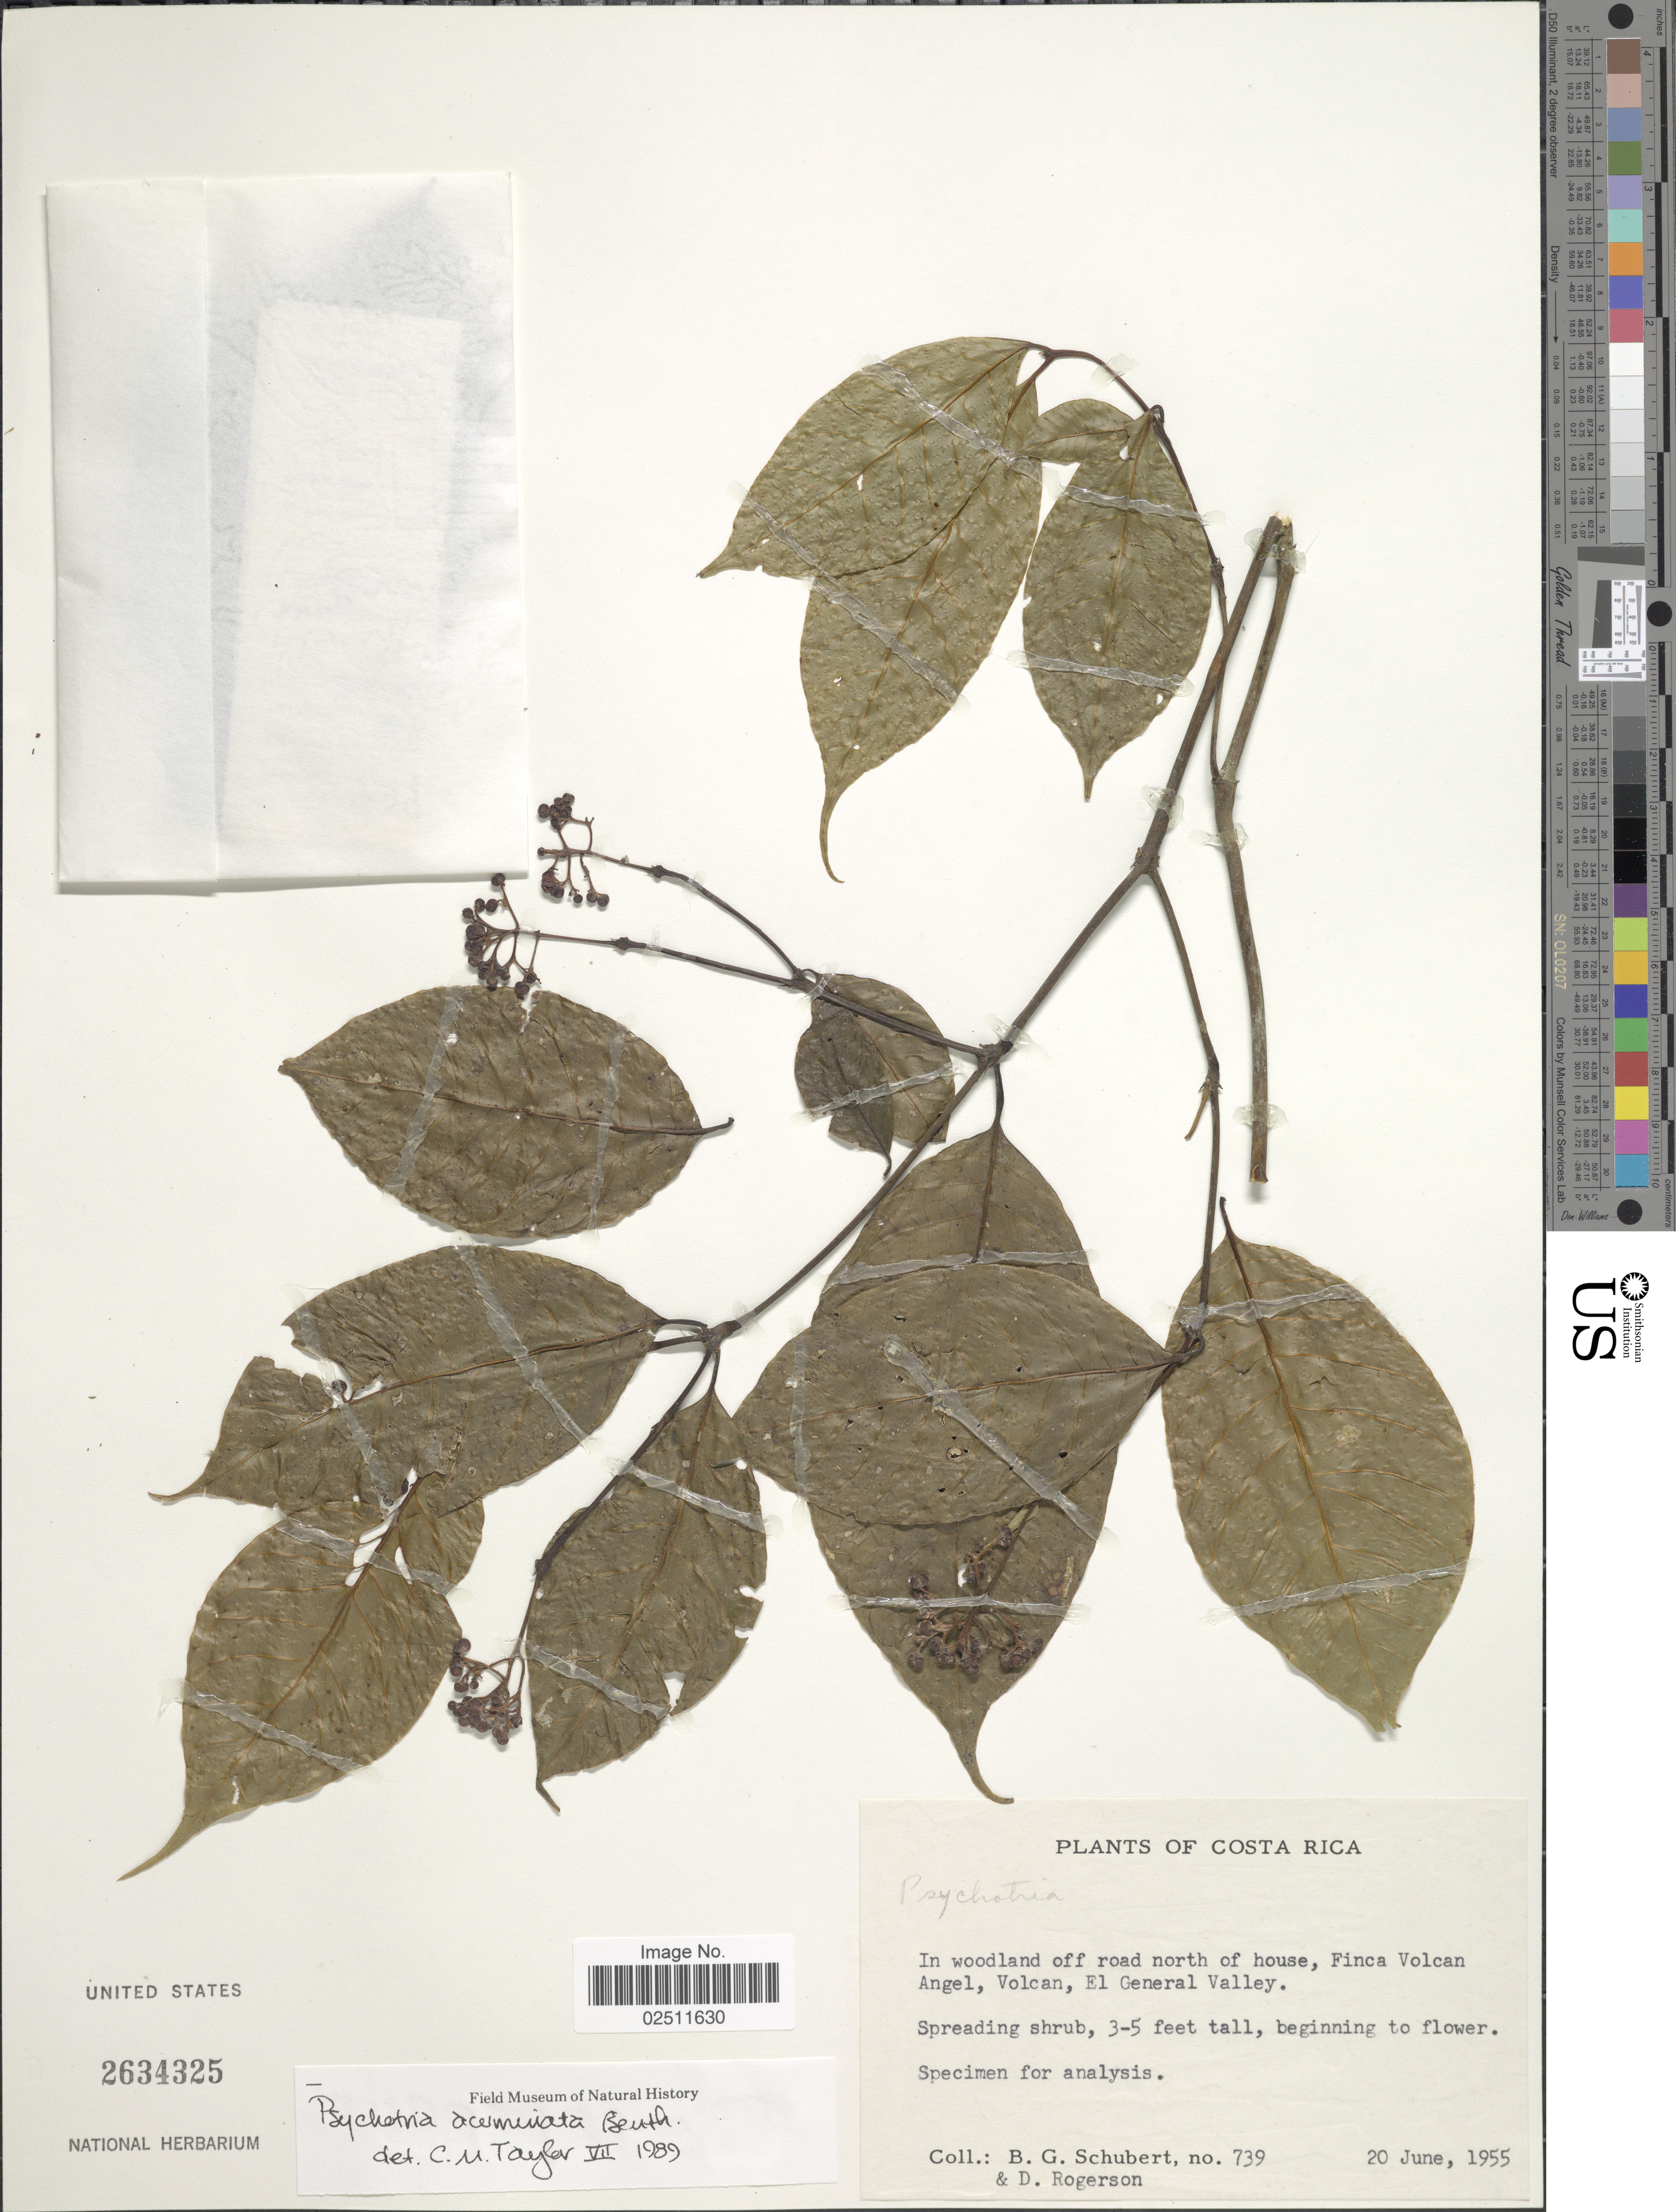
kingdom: Plantae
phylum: Tracheophyta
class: Magnoliopsida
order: Gentianales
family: Rubiaceae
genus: Psychotria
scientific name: Psychotria acuminata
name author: Benth.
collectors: B. Schubert & D. Rogerson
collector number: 739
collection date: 1955-06-20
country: Costa Rica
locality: In woodland off road north of house, Finca Volcan Angel, Volcan, El General Valley.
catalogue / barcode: US 2634325